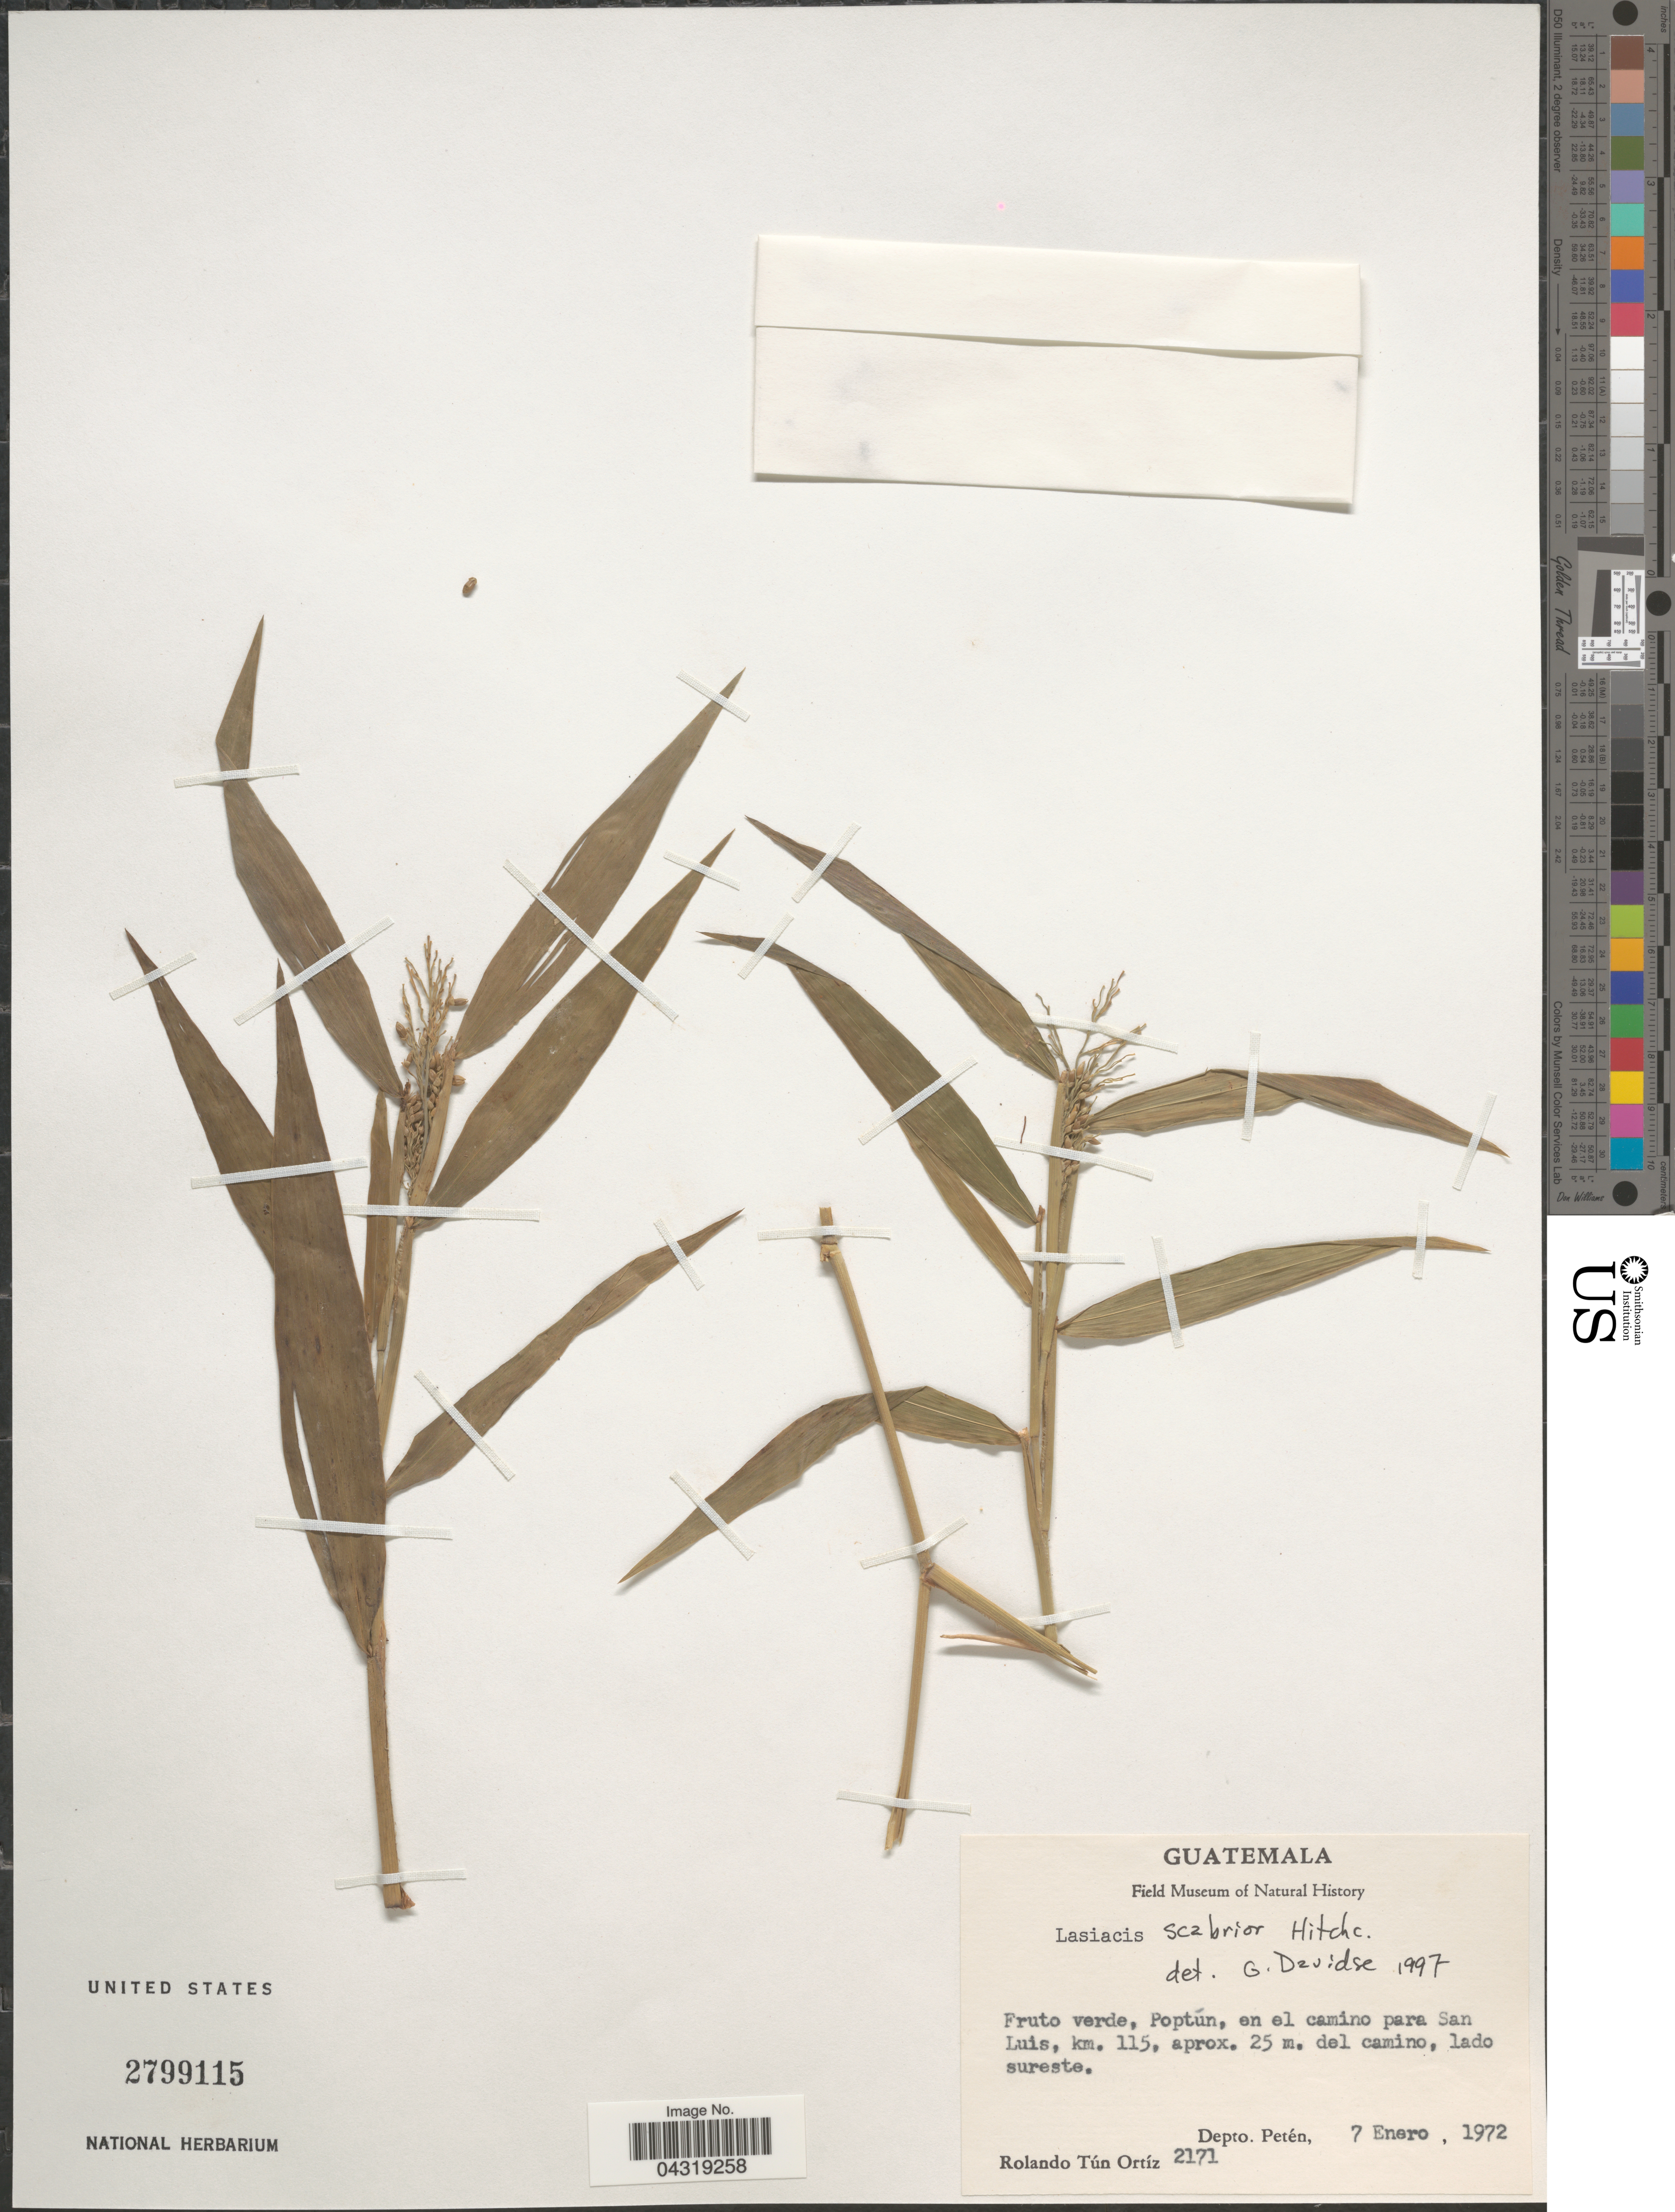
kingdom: Plantae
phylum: Tracheophyta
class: Liliopsida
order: Poales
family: Poaceae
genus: Lasiacis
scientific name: Lasiacis scabrior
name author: Hitchc.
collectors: R. T. Ortíz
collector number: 2171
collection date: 1972-01-07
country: Guatemala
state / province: El Peten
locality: Fruto verde, Poptún, en el camino para San Luis, km. 115, approx. 25 m. del camino, lado sureste. Depto. Petén.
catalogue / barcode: US 2799115